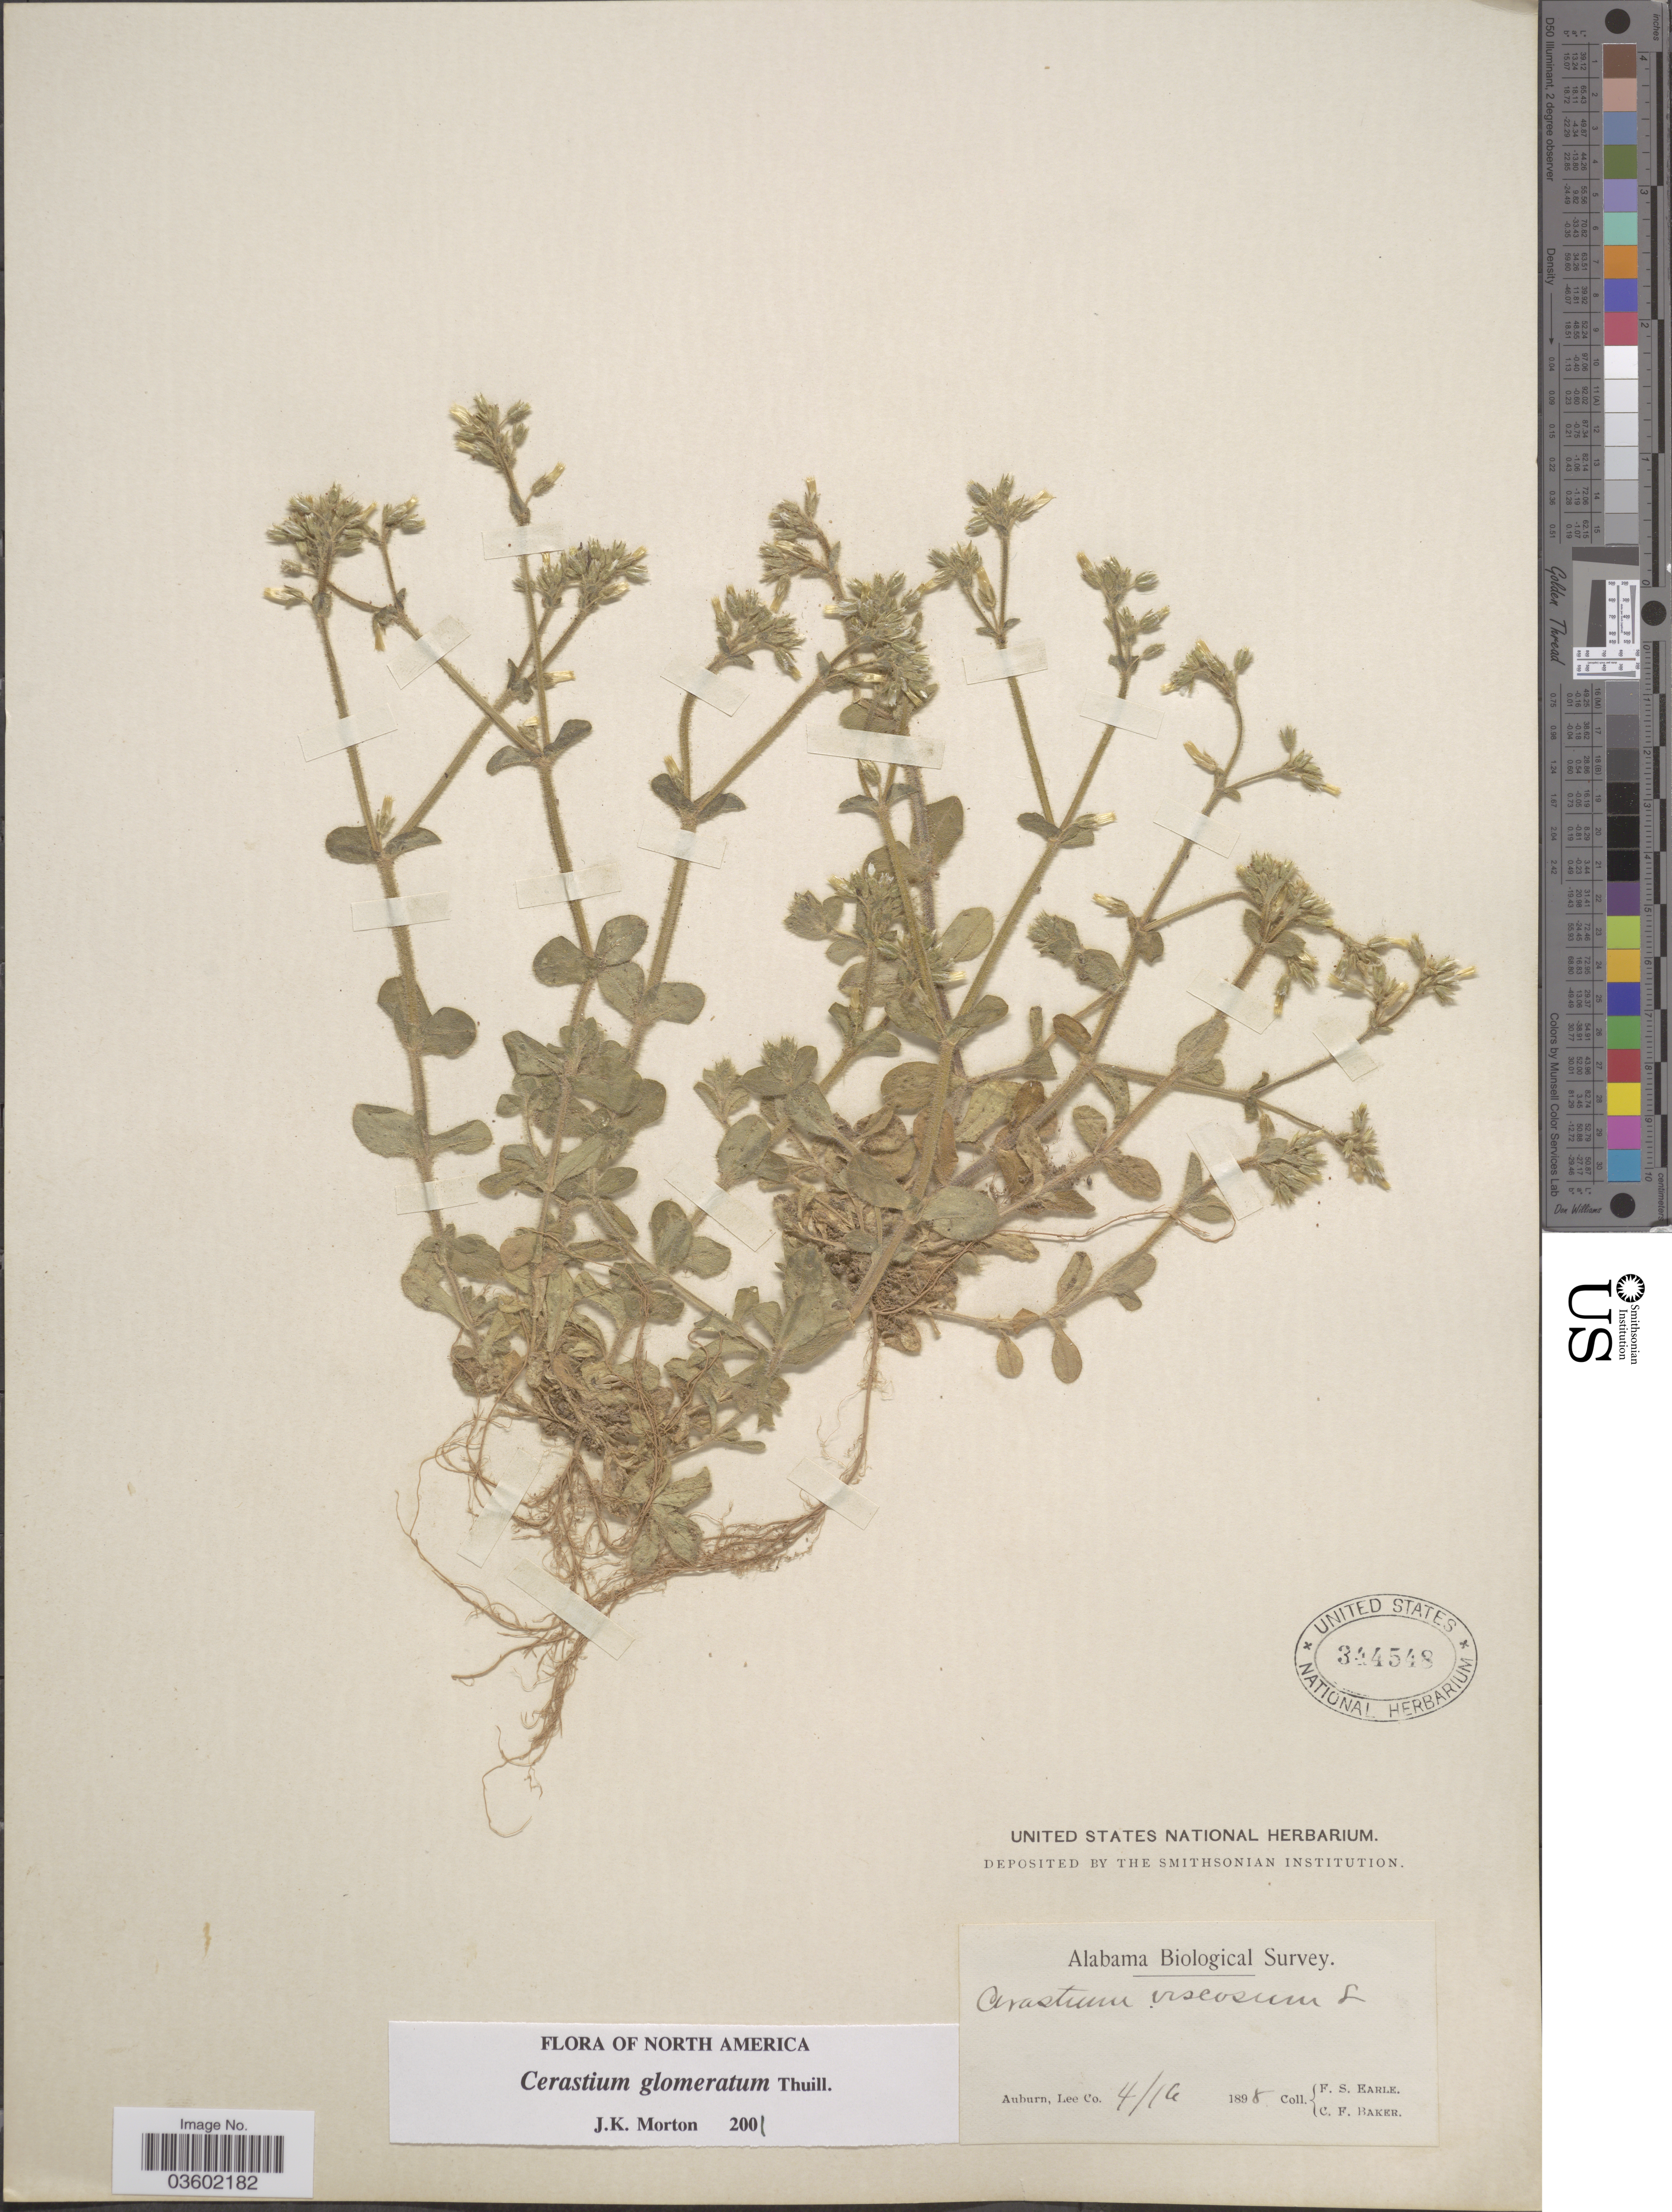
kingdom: Plantae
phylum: Tracheophyta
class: Magnoliopsida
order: Caryophyllales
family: Caryophyllaceae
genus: Cerastium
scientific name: Cerastium viscosum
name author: L.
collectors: F. S. Earle & C. F. Baker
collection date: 1898-04-16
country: United States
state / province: Alabama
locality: Auburn, Lee Co.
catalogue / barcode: US 344548